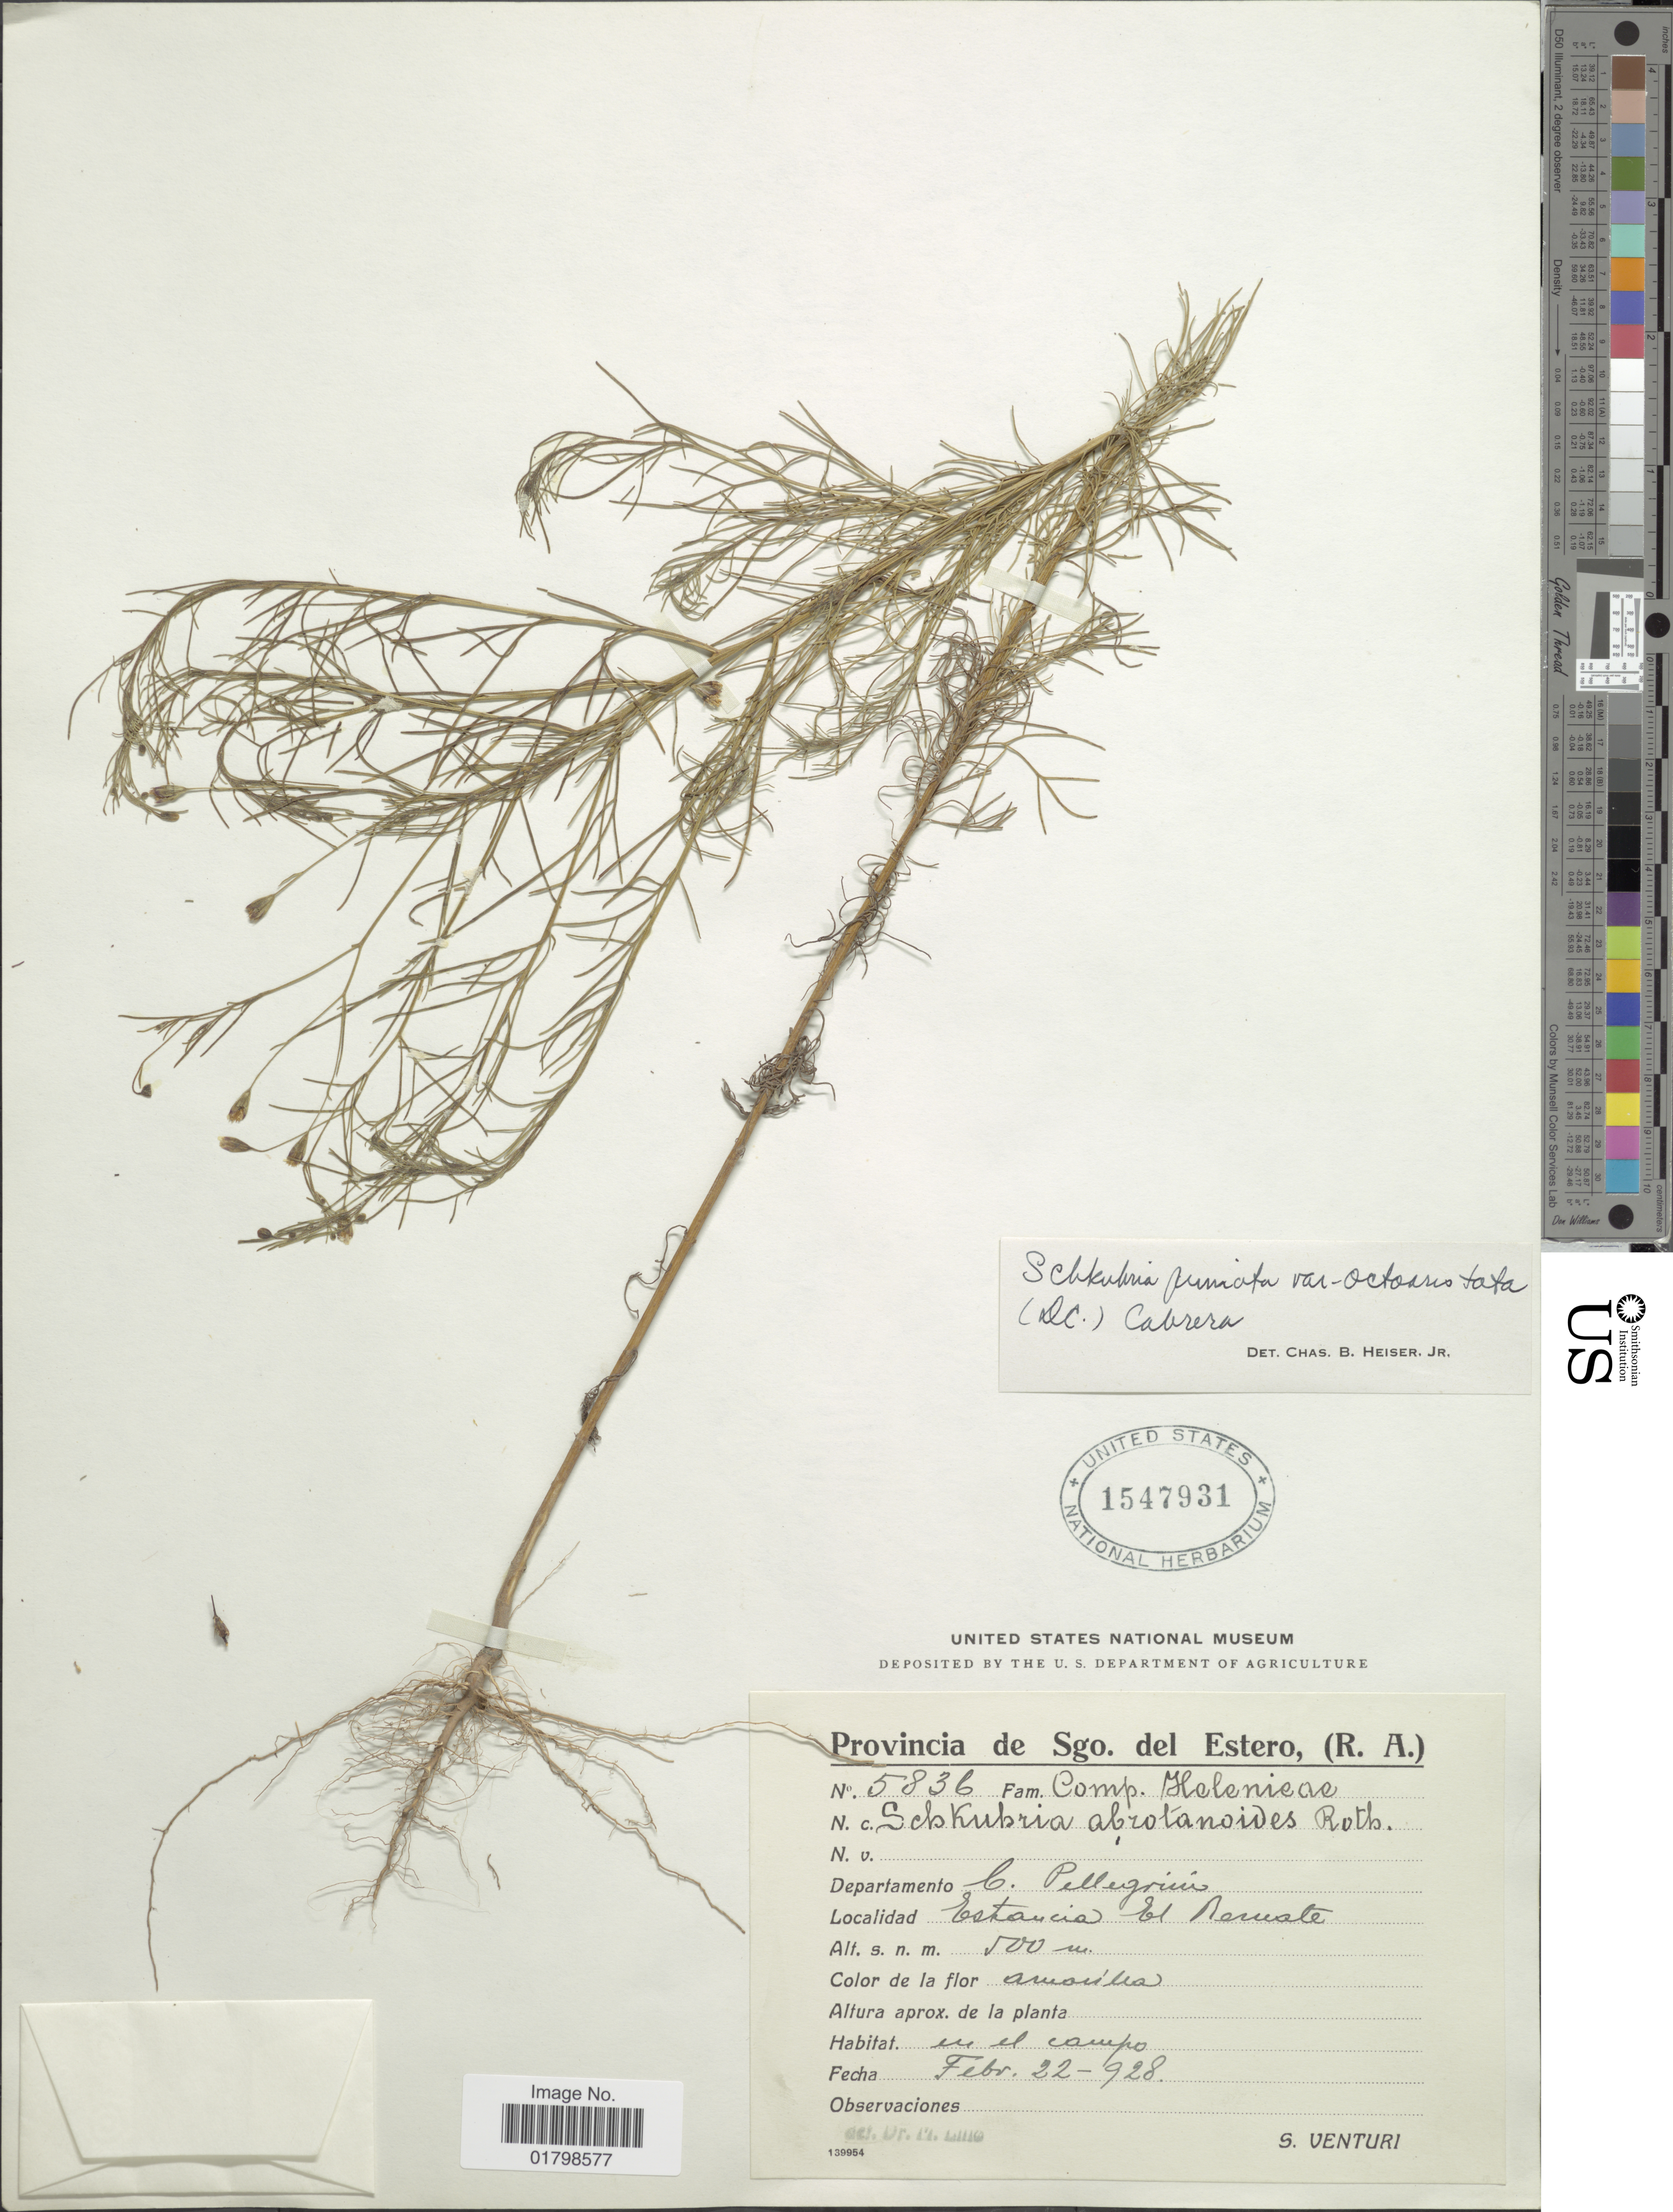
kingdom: Plantae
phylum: Tracheophyta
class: Magnoliopsida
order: Asterales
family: Asteraceae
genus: Schkuhria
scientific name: Schkuhria pinnata var. octoaristata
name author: Cabrera ex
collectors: S. Venturi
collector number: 5836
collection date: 1928-02-22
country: Argentina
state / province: Santiago del Estero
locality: Departamento C. Pellegrimi, Estancia El Naruste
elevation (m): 500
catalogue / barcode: US 1547931